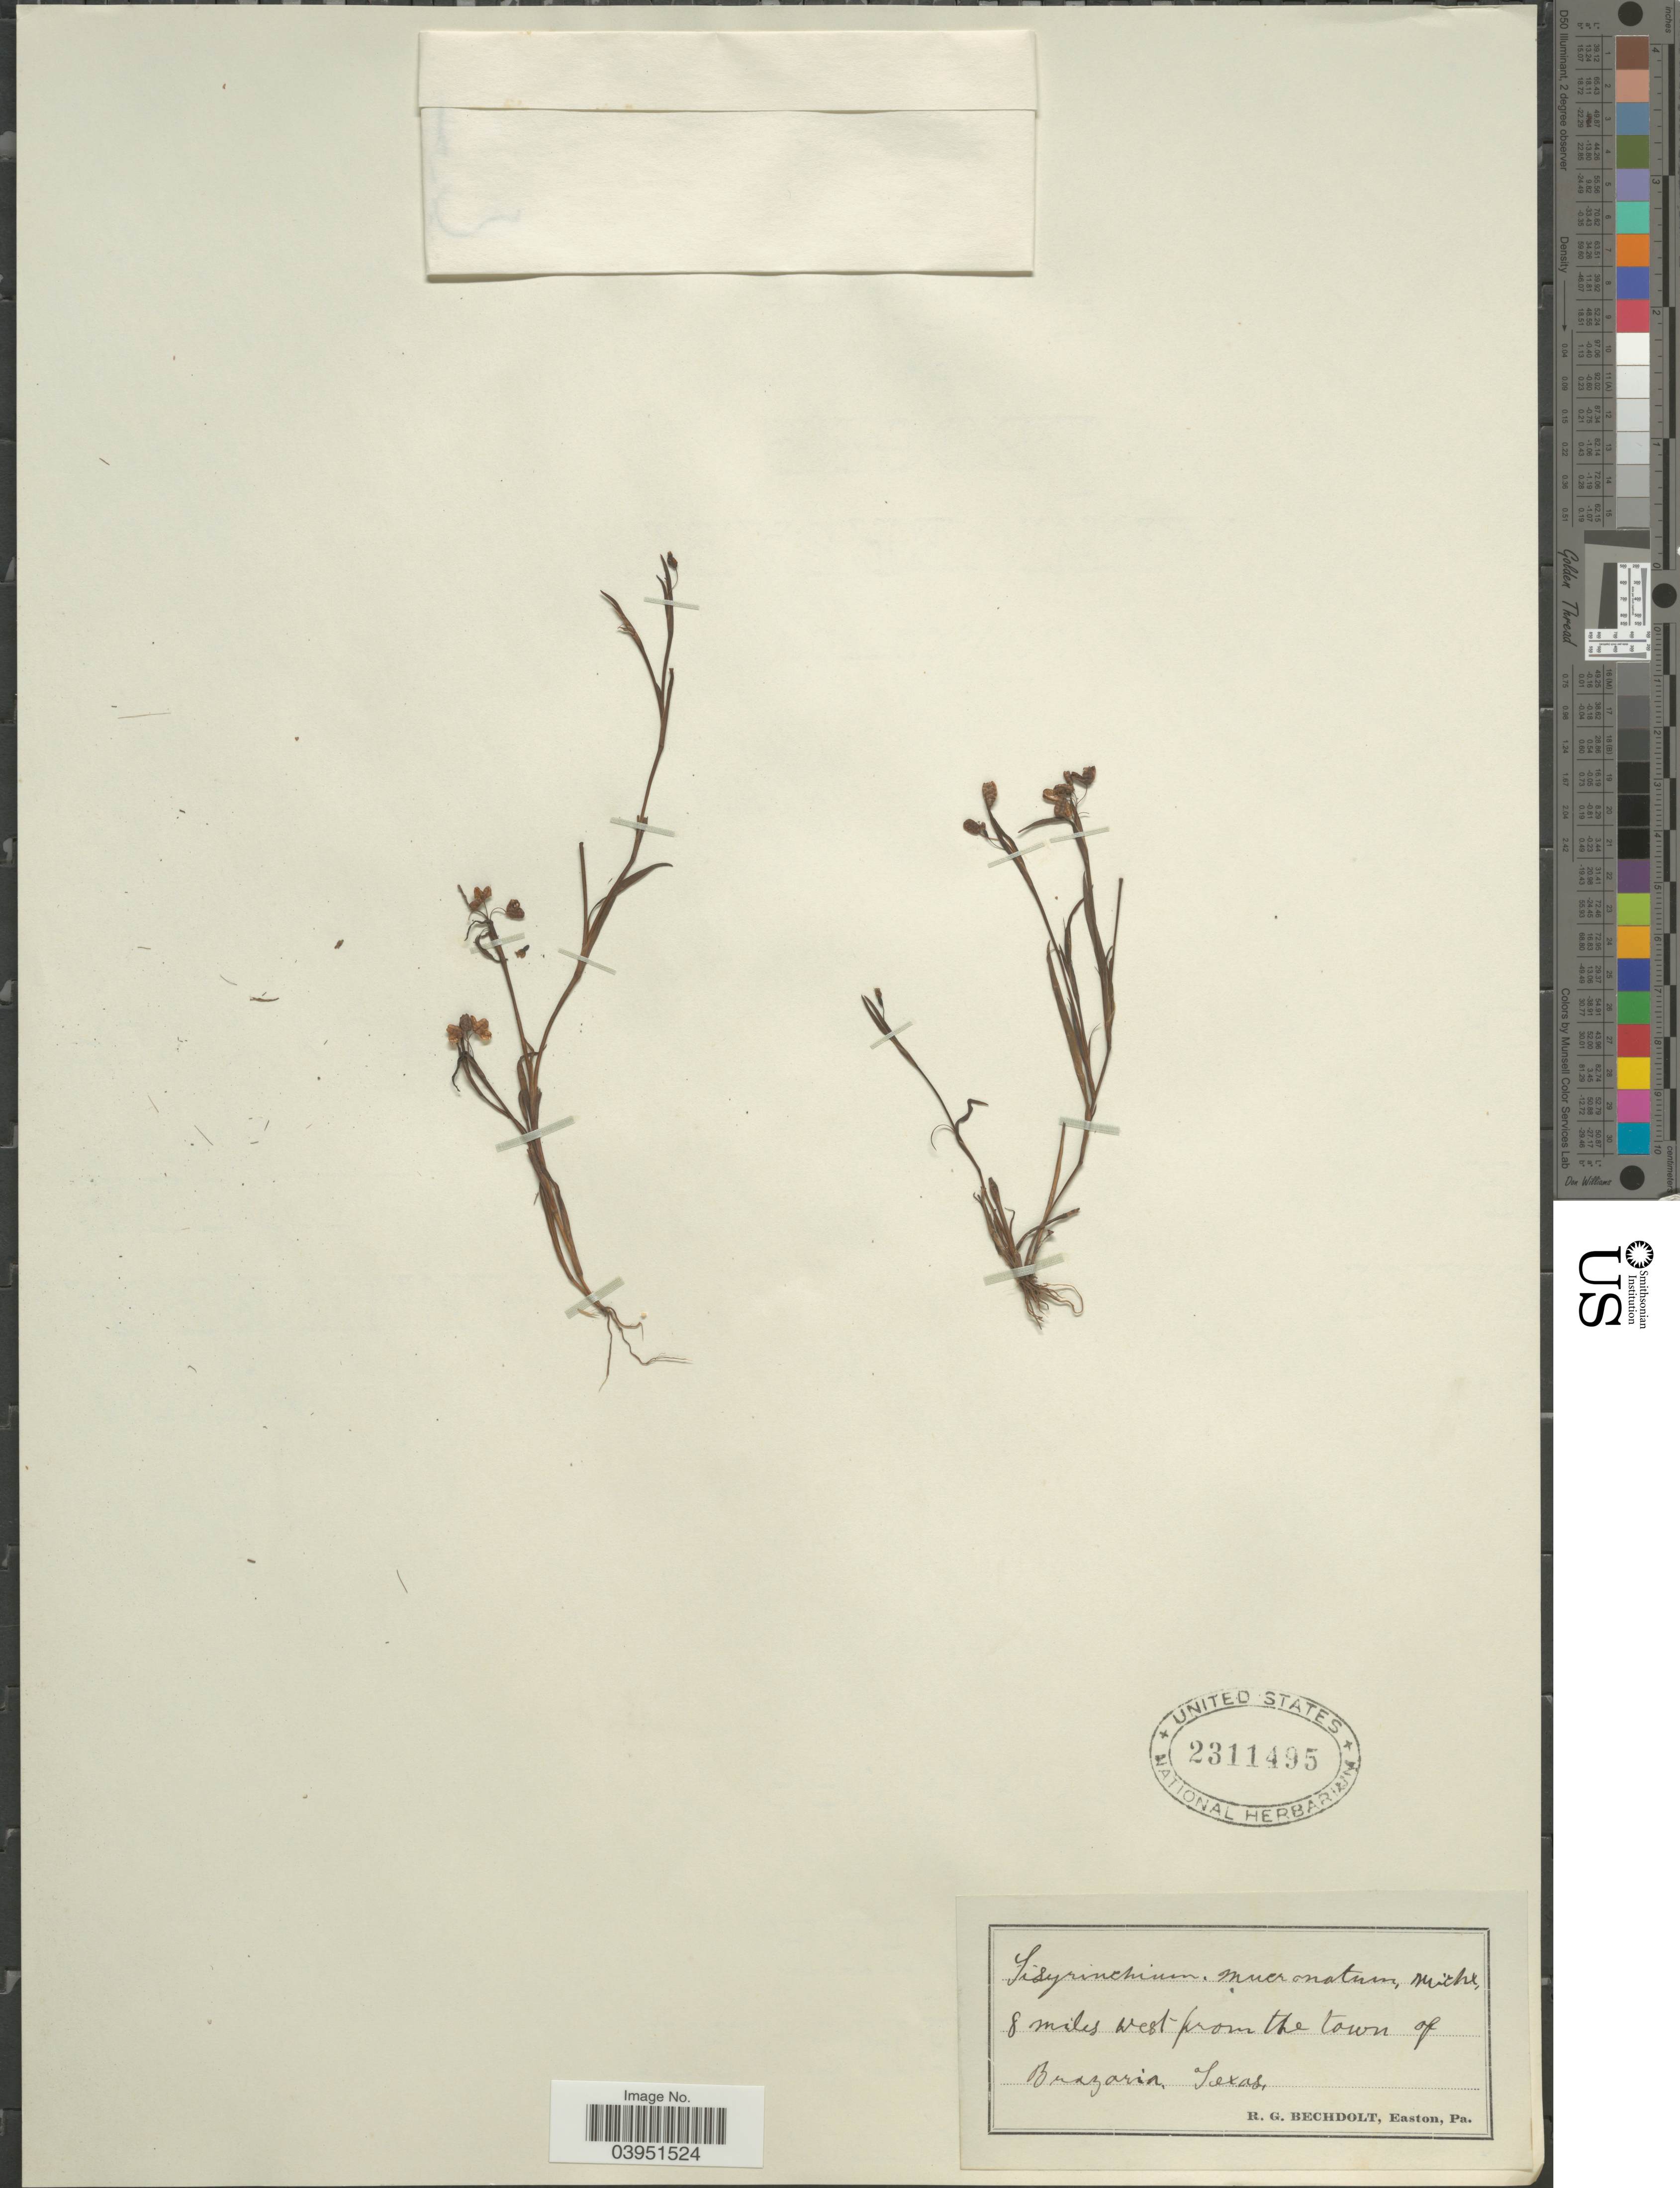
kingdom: Plantae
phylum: Tracheophyta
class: Liliopsida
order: Asparagales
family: Iridaceae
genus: Sisyrinchium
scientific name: Sisyrinchium mucronatum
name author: Michx.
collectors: R. Bechdolt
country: United States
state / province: Texas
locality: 8 miles west from the town of Brazoria.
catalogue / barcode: US 2311495